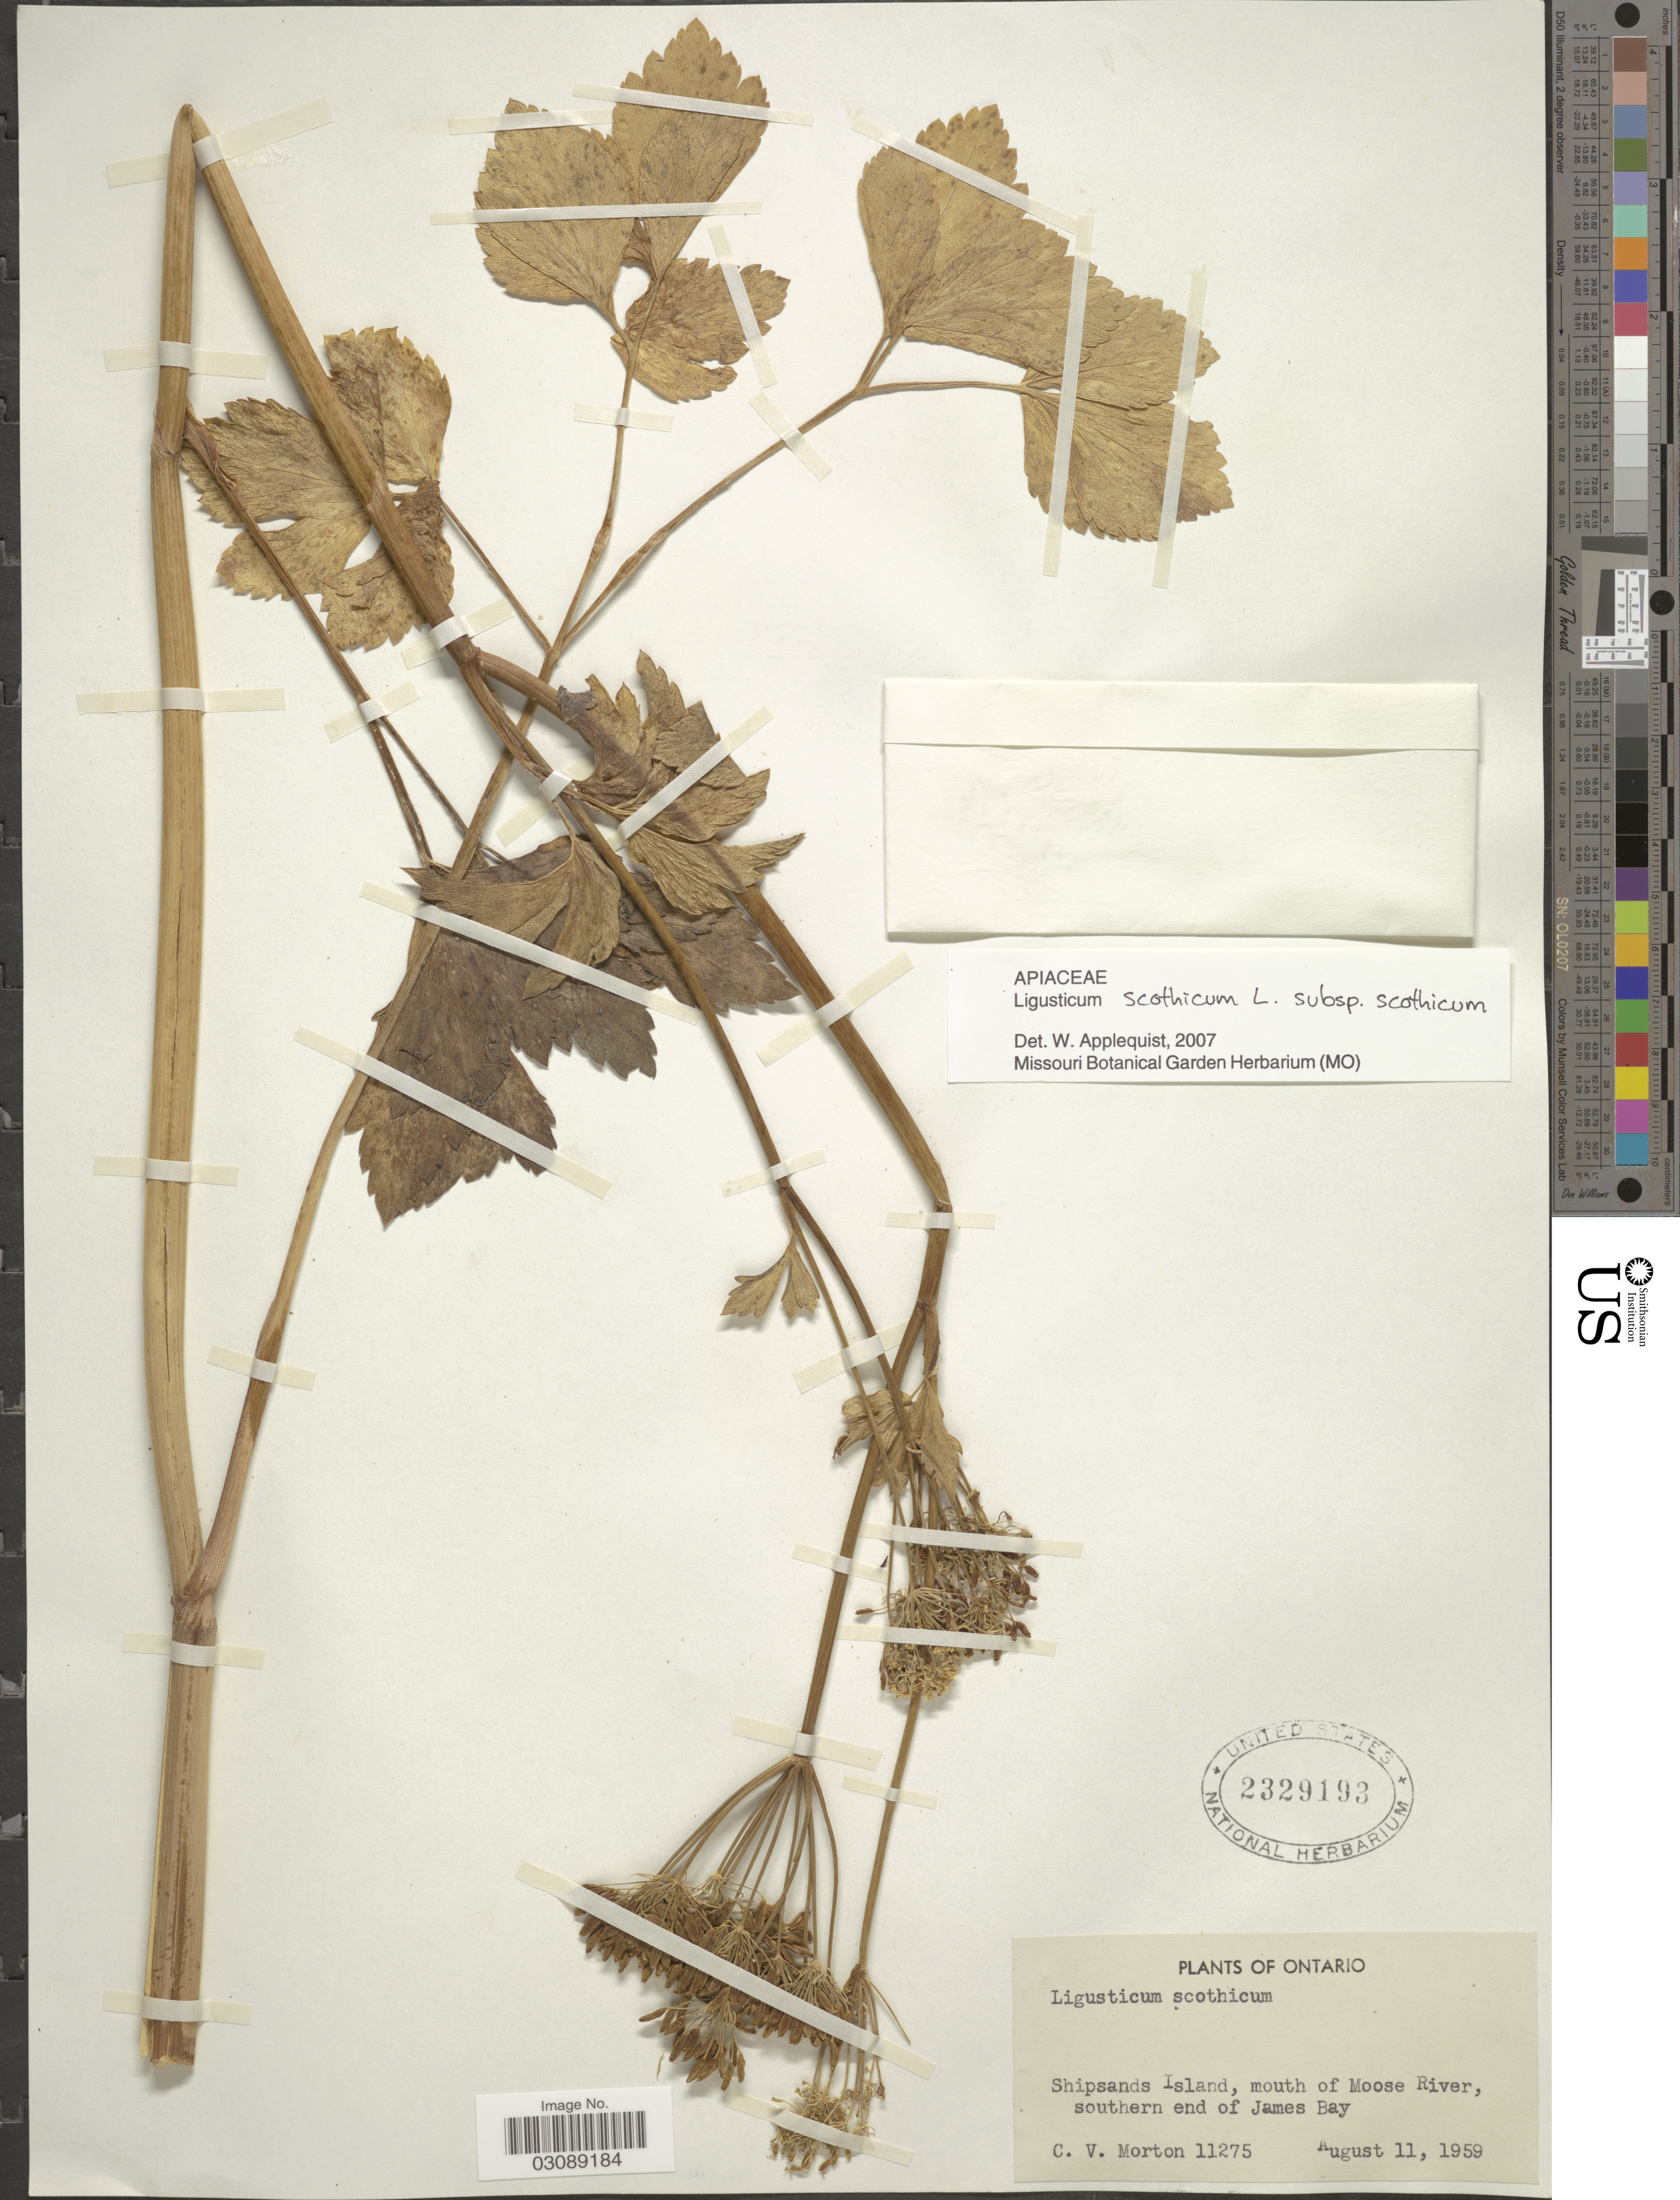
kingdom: Plantae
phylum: Tracheophyta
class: Magnoliopsida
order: Apiales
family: Apiaceae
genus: Ligusticum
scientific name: Ligusticum scoticum subsp. scoticum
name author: L.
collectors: C. V. Morton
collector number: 11275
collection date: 1959-08-11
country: Canada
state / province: Ontario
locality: Shipsands Island, mouth of Moose River, southern end of James Bay.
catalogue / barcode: US 2329193